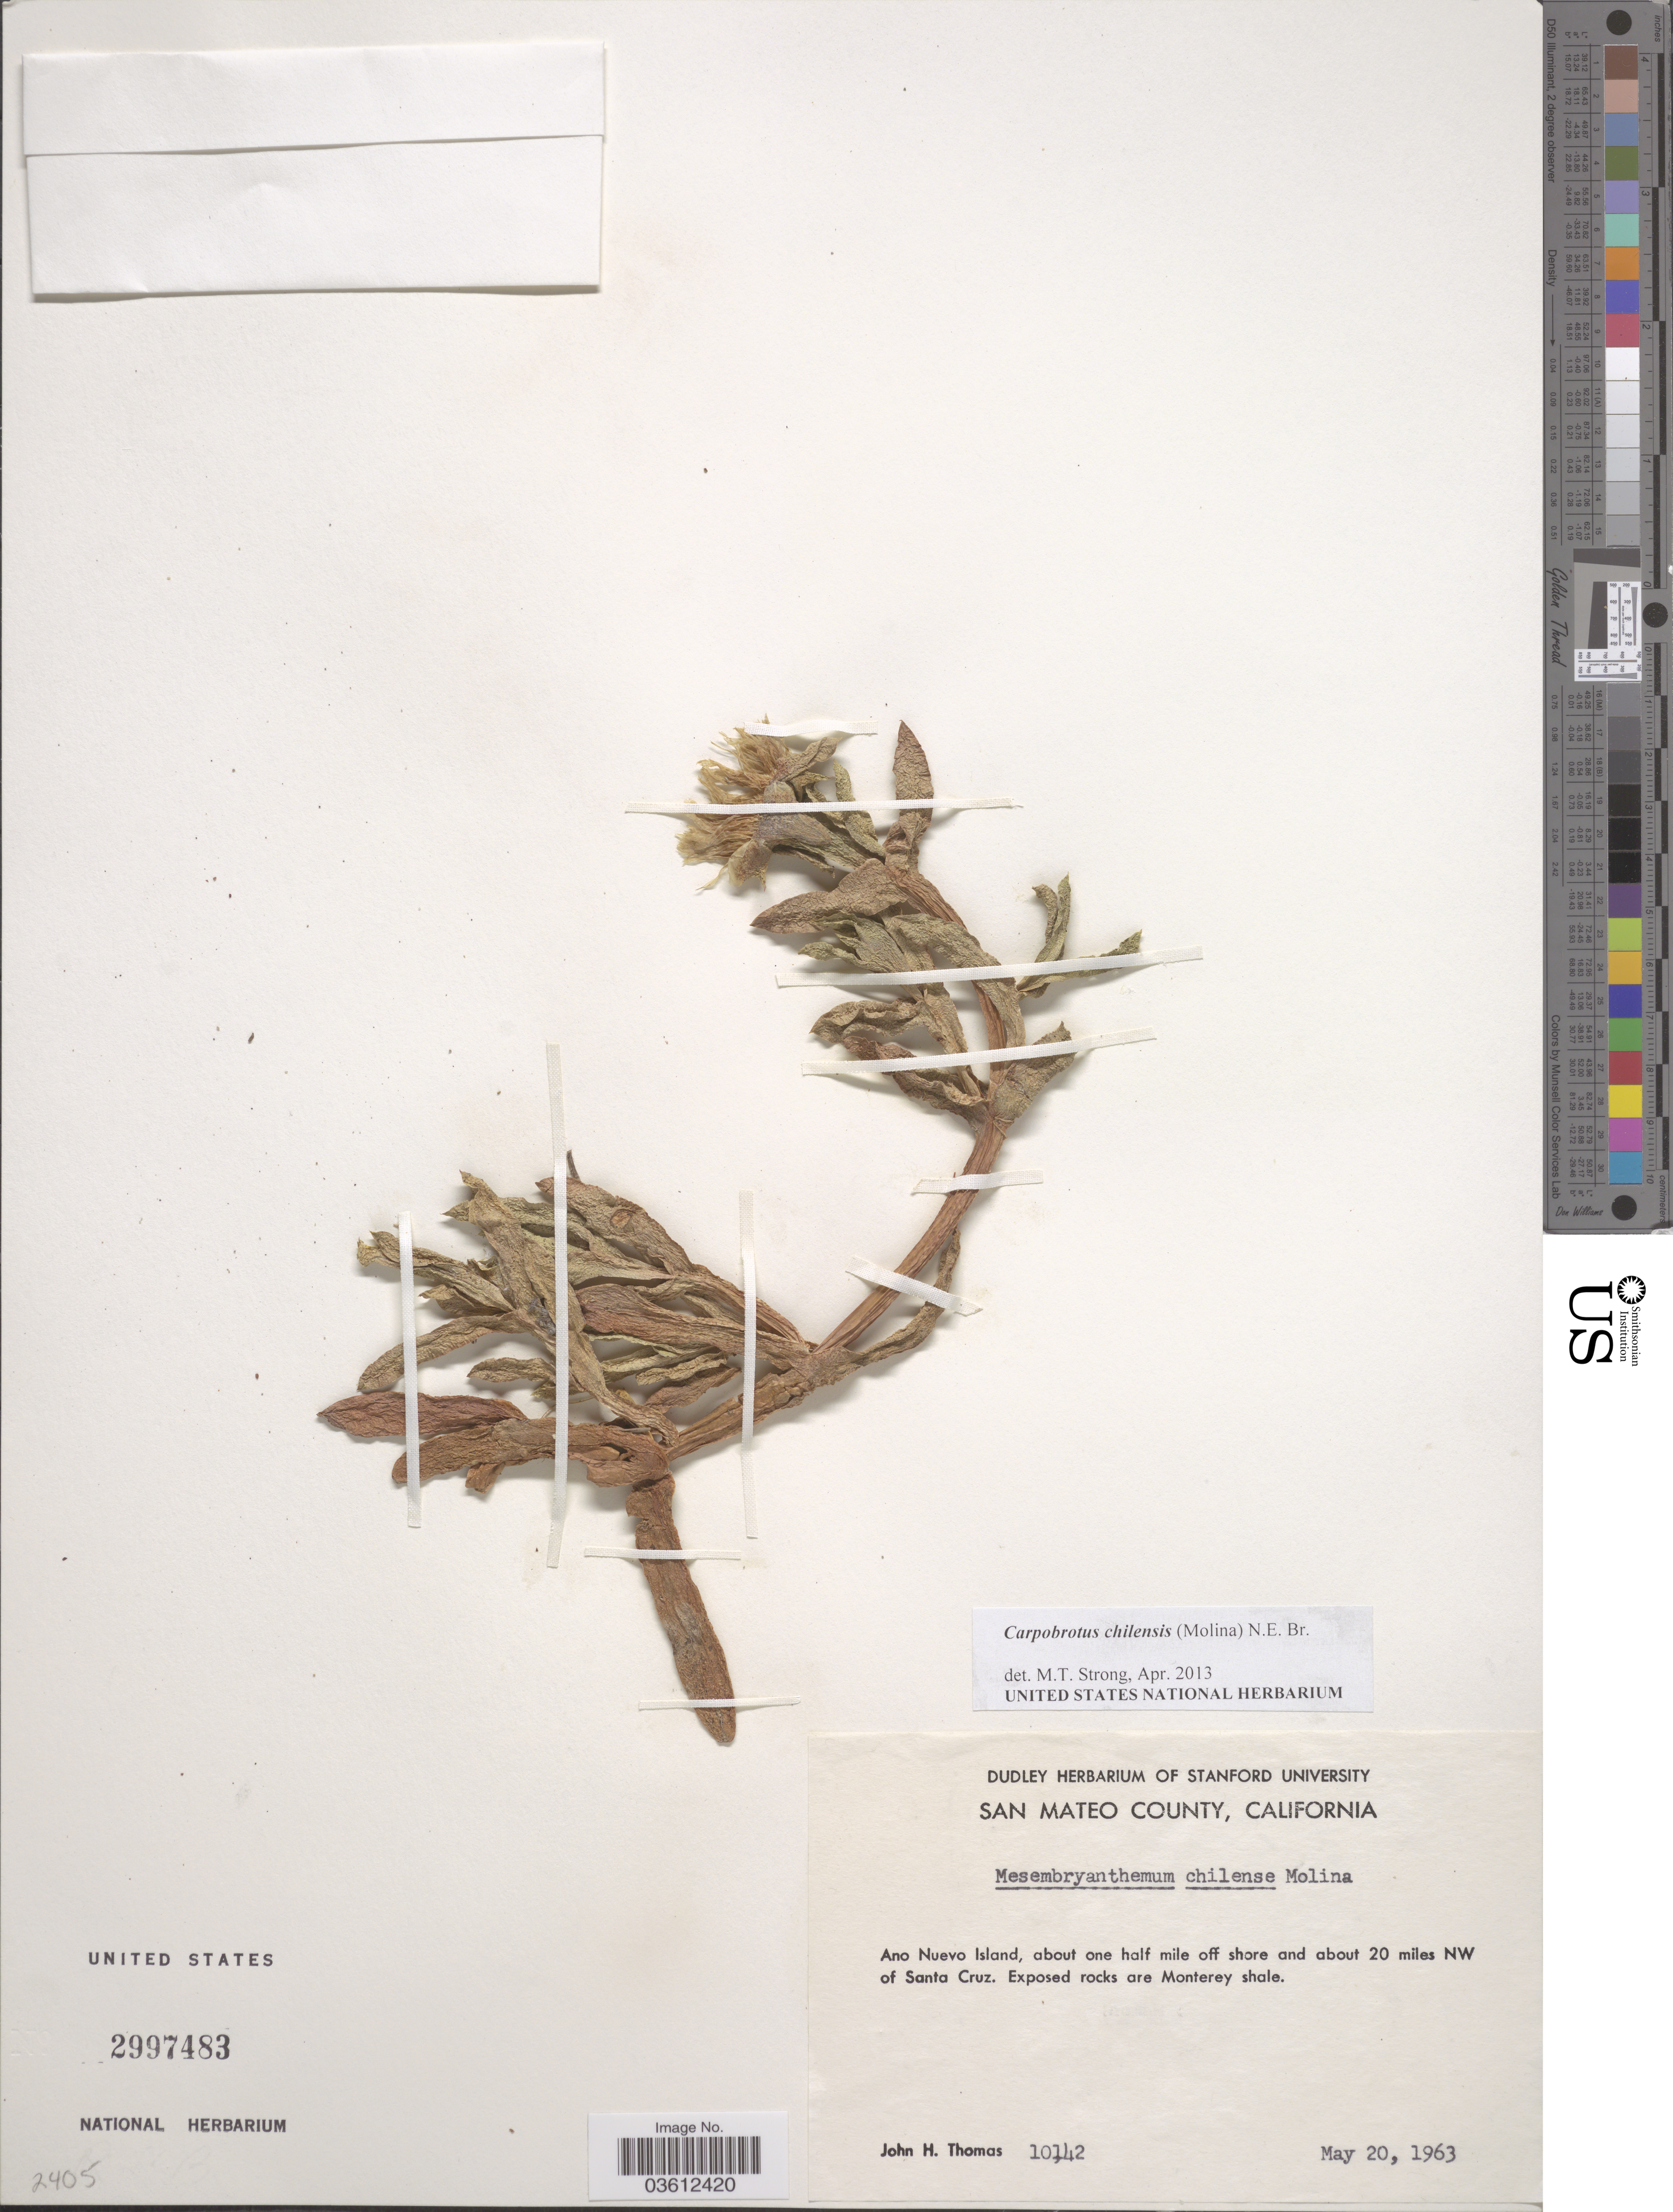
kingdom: Plantae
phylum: Tracheophyta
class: Magnoliopsida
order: Caryophyllales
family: Aizoaceae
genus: Carpobrotus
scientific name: Carpobrotus chilensis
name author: (Molina) N.E. Br.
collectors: J. H. Thomas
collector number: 10142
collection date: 1963-05-20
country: United States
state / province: California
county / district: San Mateo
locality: San Mateo County. Ano Nuevo Island, about one half mile off shore and about 20 miles NW of Santa Cruz.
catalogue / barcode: US 2997483